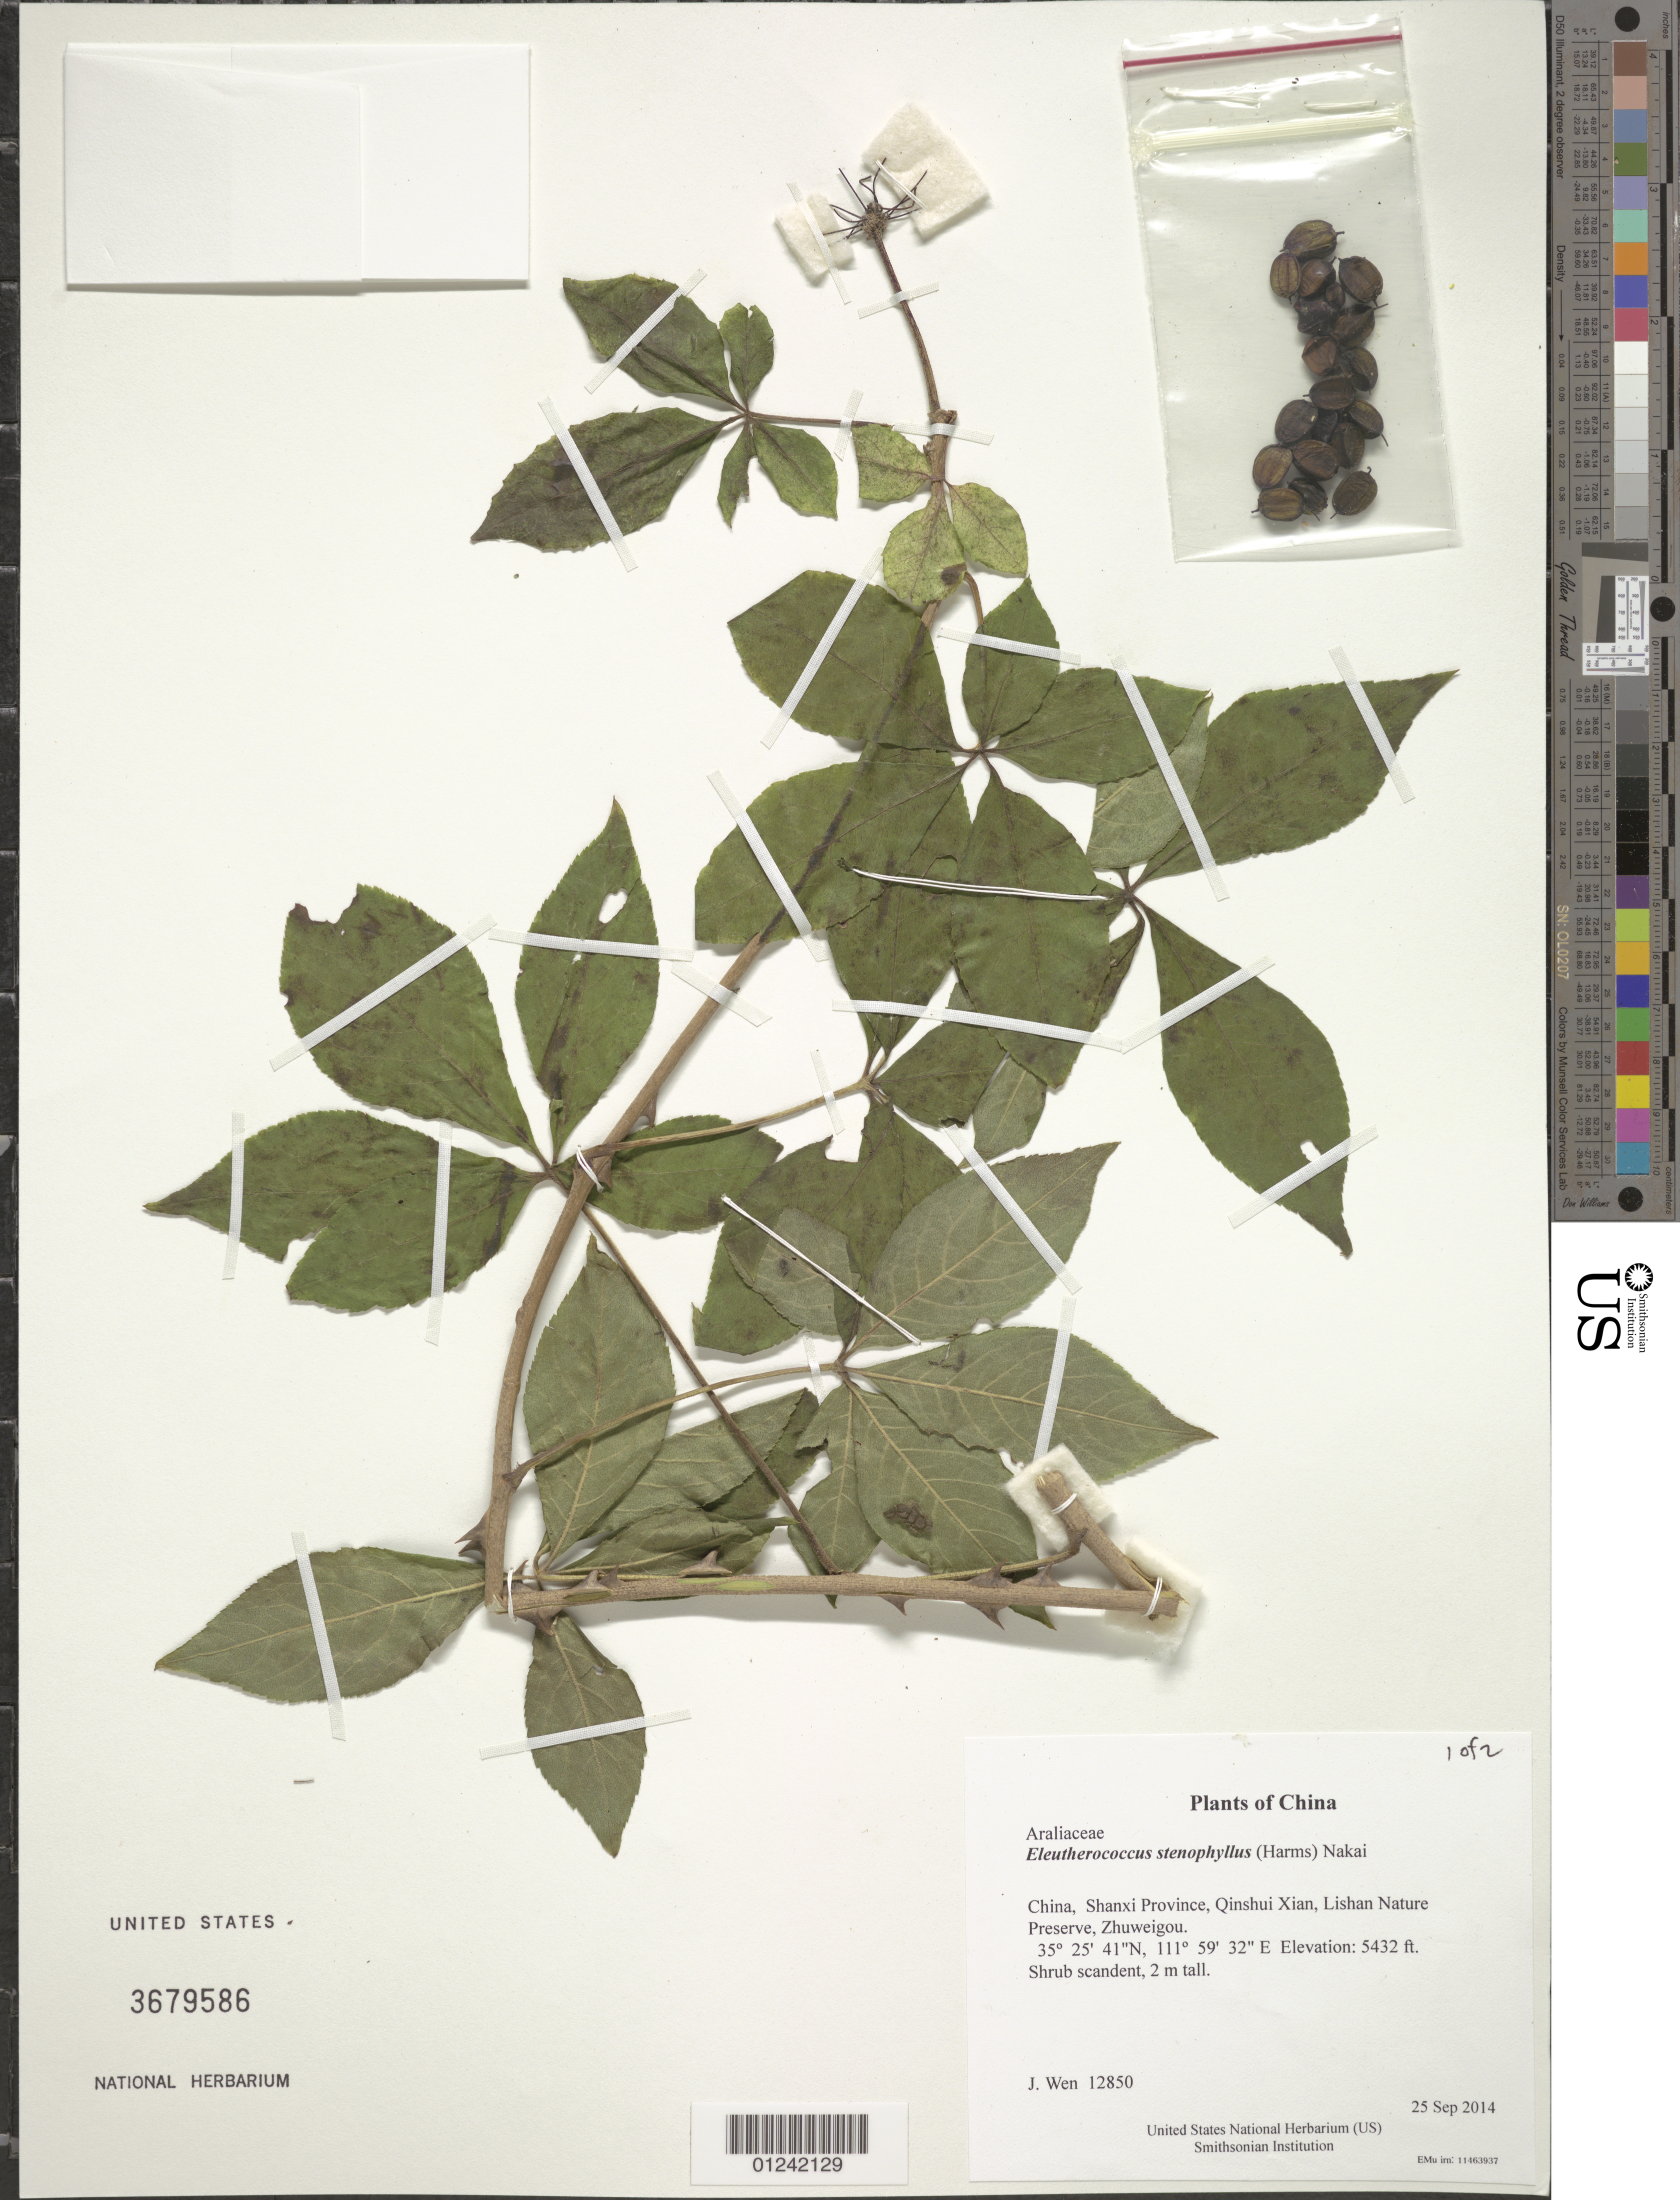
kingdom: Plantae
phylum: Tracheophyta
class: Magnoliopsida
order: Apiales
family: Araliaceae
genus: Eleutherococcus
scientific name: Eleutherococcus stenophyllus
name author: (Harms) Nakai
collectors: J. Wen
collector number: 12850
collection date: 2014-09-25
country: China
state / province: Shanxi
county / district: Qinshui Xian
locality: Lishan Nature Preserve, Zhuweigou.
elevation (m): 1656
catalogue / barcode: US 3679586